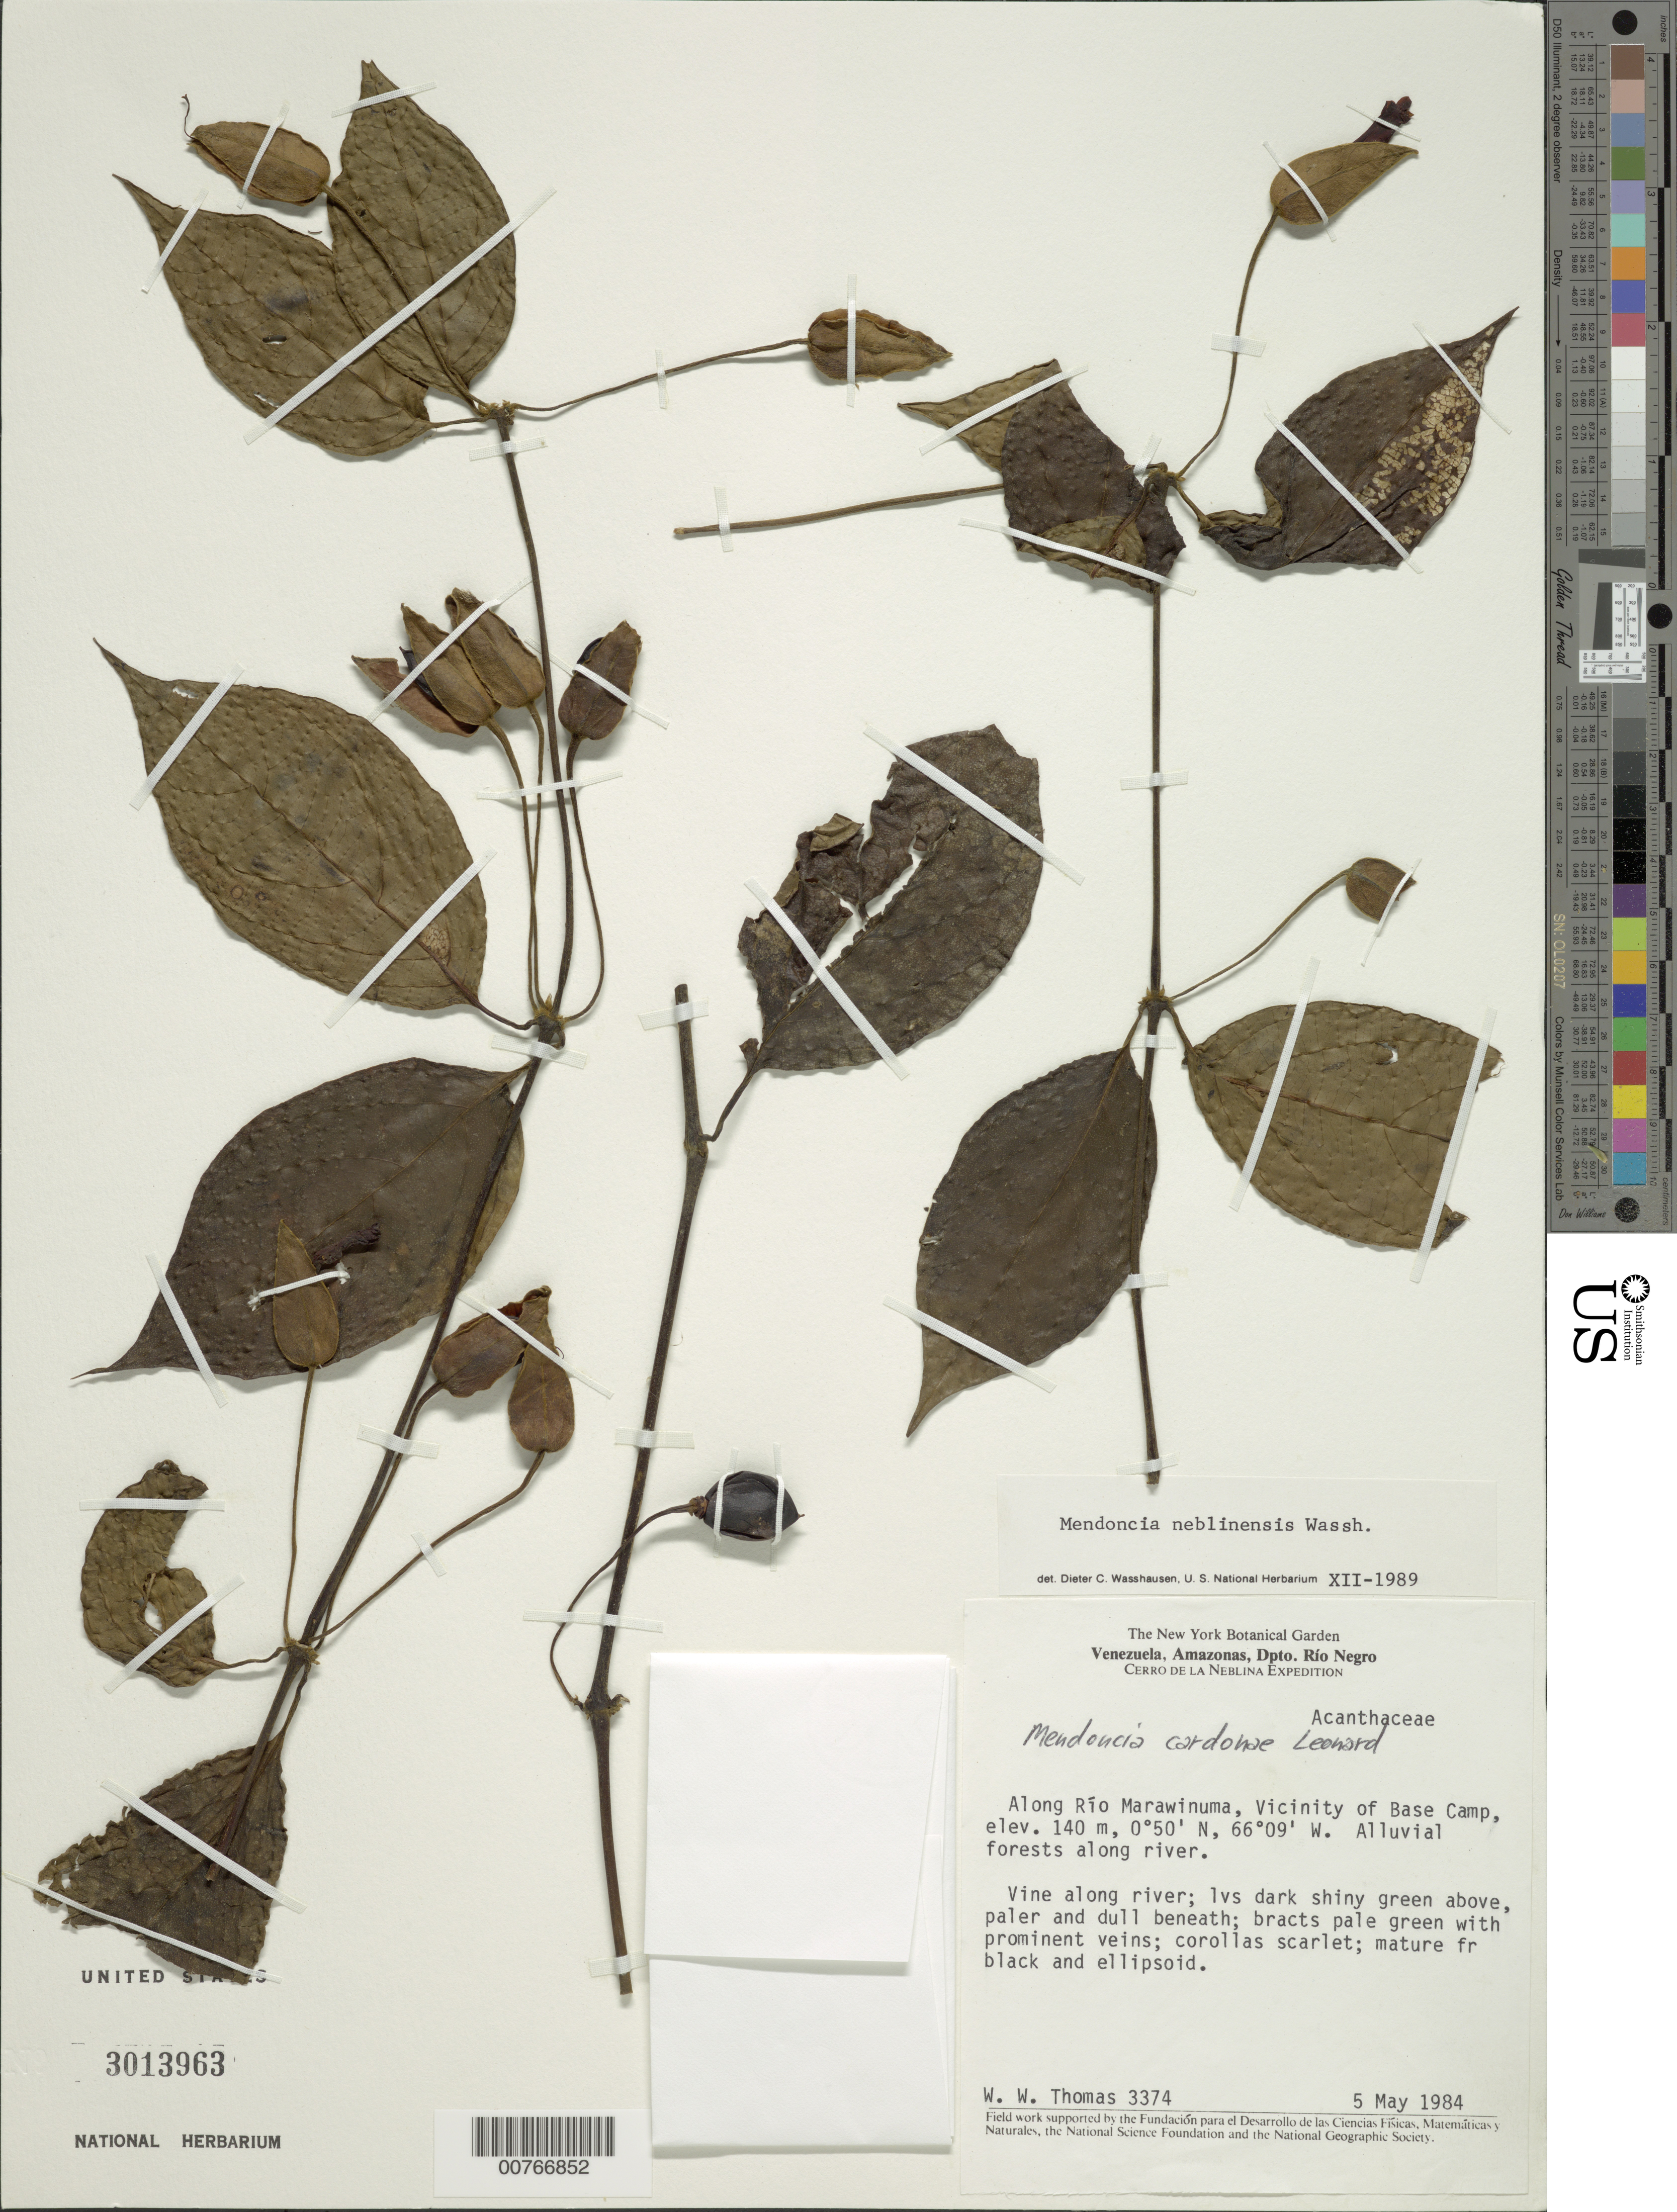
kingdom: Plantae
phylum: Tracheophyta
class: Magnoliopsida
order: Lamiales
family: Acanthaceae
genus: Mendoncia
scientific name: Mendoncia neblinensis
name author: Wassh.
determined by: Wasshausen, Dieter C., (BOT), Smithsonian Institution - National Museum of Natural History (UNITED STATES)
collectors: W. W. Thomas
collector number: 3374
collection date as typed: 5-May-84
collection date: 1984-05-05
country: Venezuela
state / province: Amazonas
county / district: Río Negro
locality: Cerro de La Neblina, along Río Marawinuma, vicinity of base camp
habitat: Alluvial forests along river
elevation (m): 140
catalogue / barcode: US 3013963